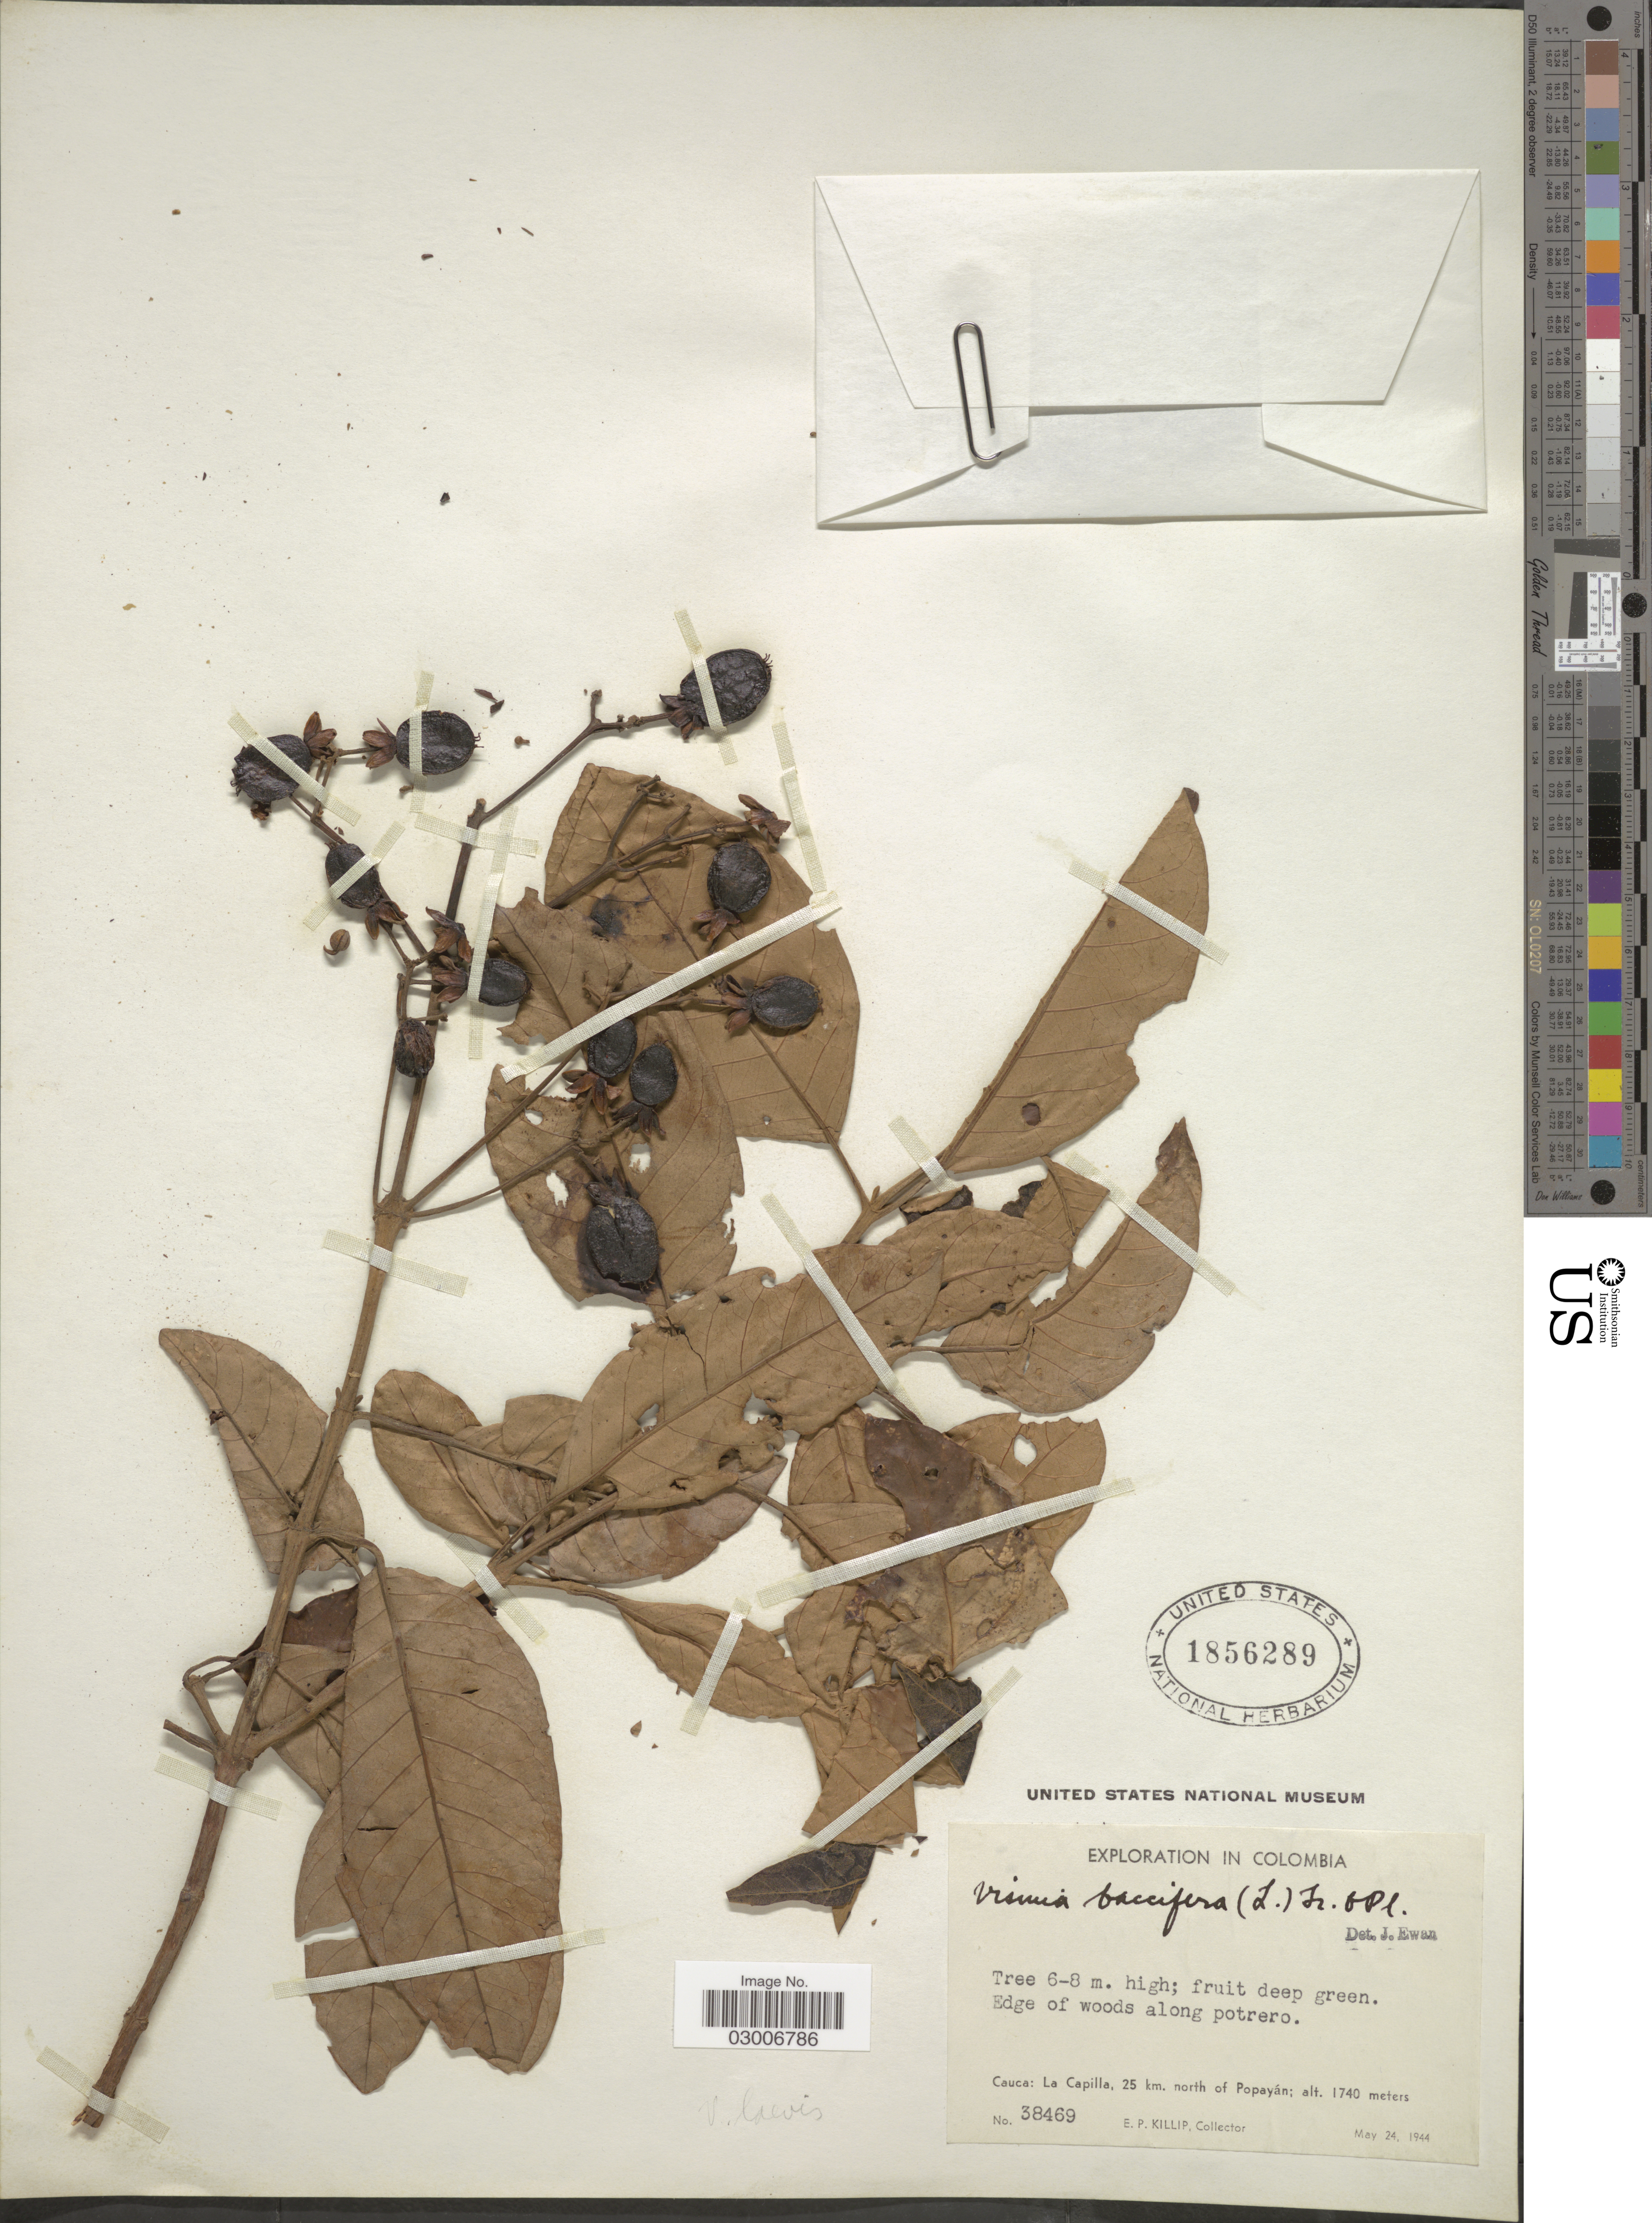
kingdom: Plantae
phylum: Tracheophyta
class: Magnoliopsida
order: Malpighiales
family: Hypericaceae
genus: Vismia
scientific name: Vismia laevis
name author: Triana & Planch.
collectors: E. P. Killip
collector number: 38469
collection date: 1944-05-24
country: Colombia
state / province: Cauca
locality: La Capilla, 25 km. north of Popayán.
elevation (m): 1740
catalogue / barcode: US 1856289